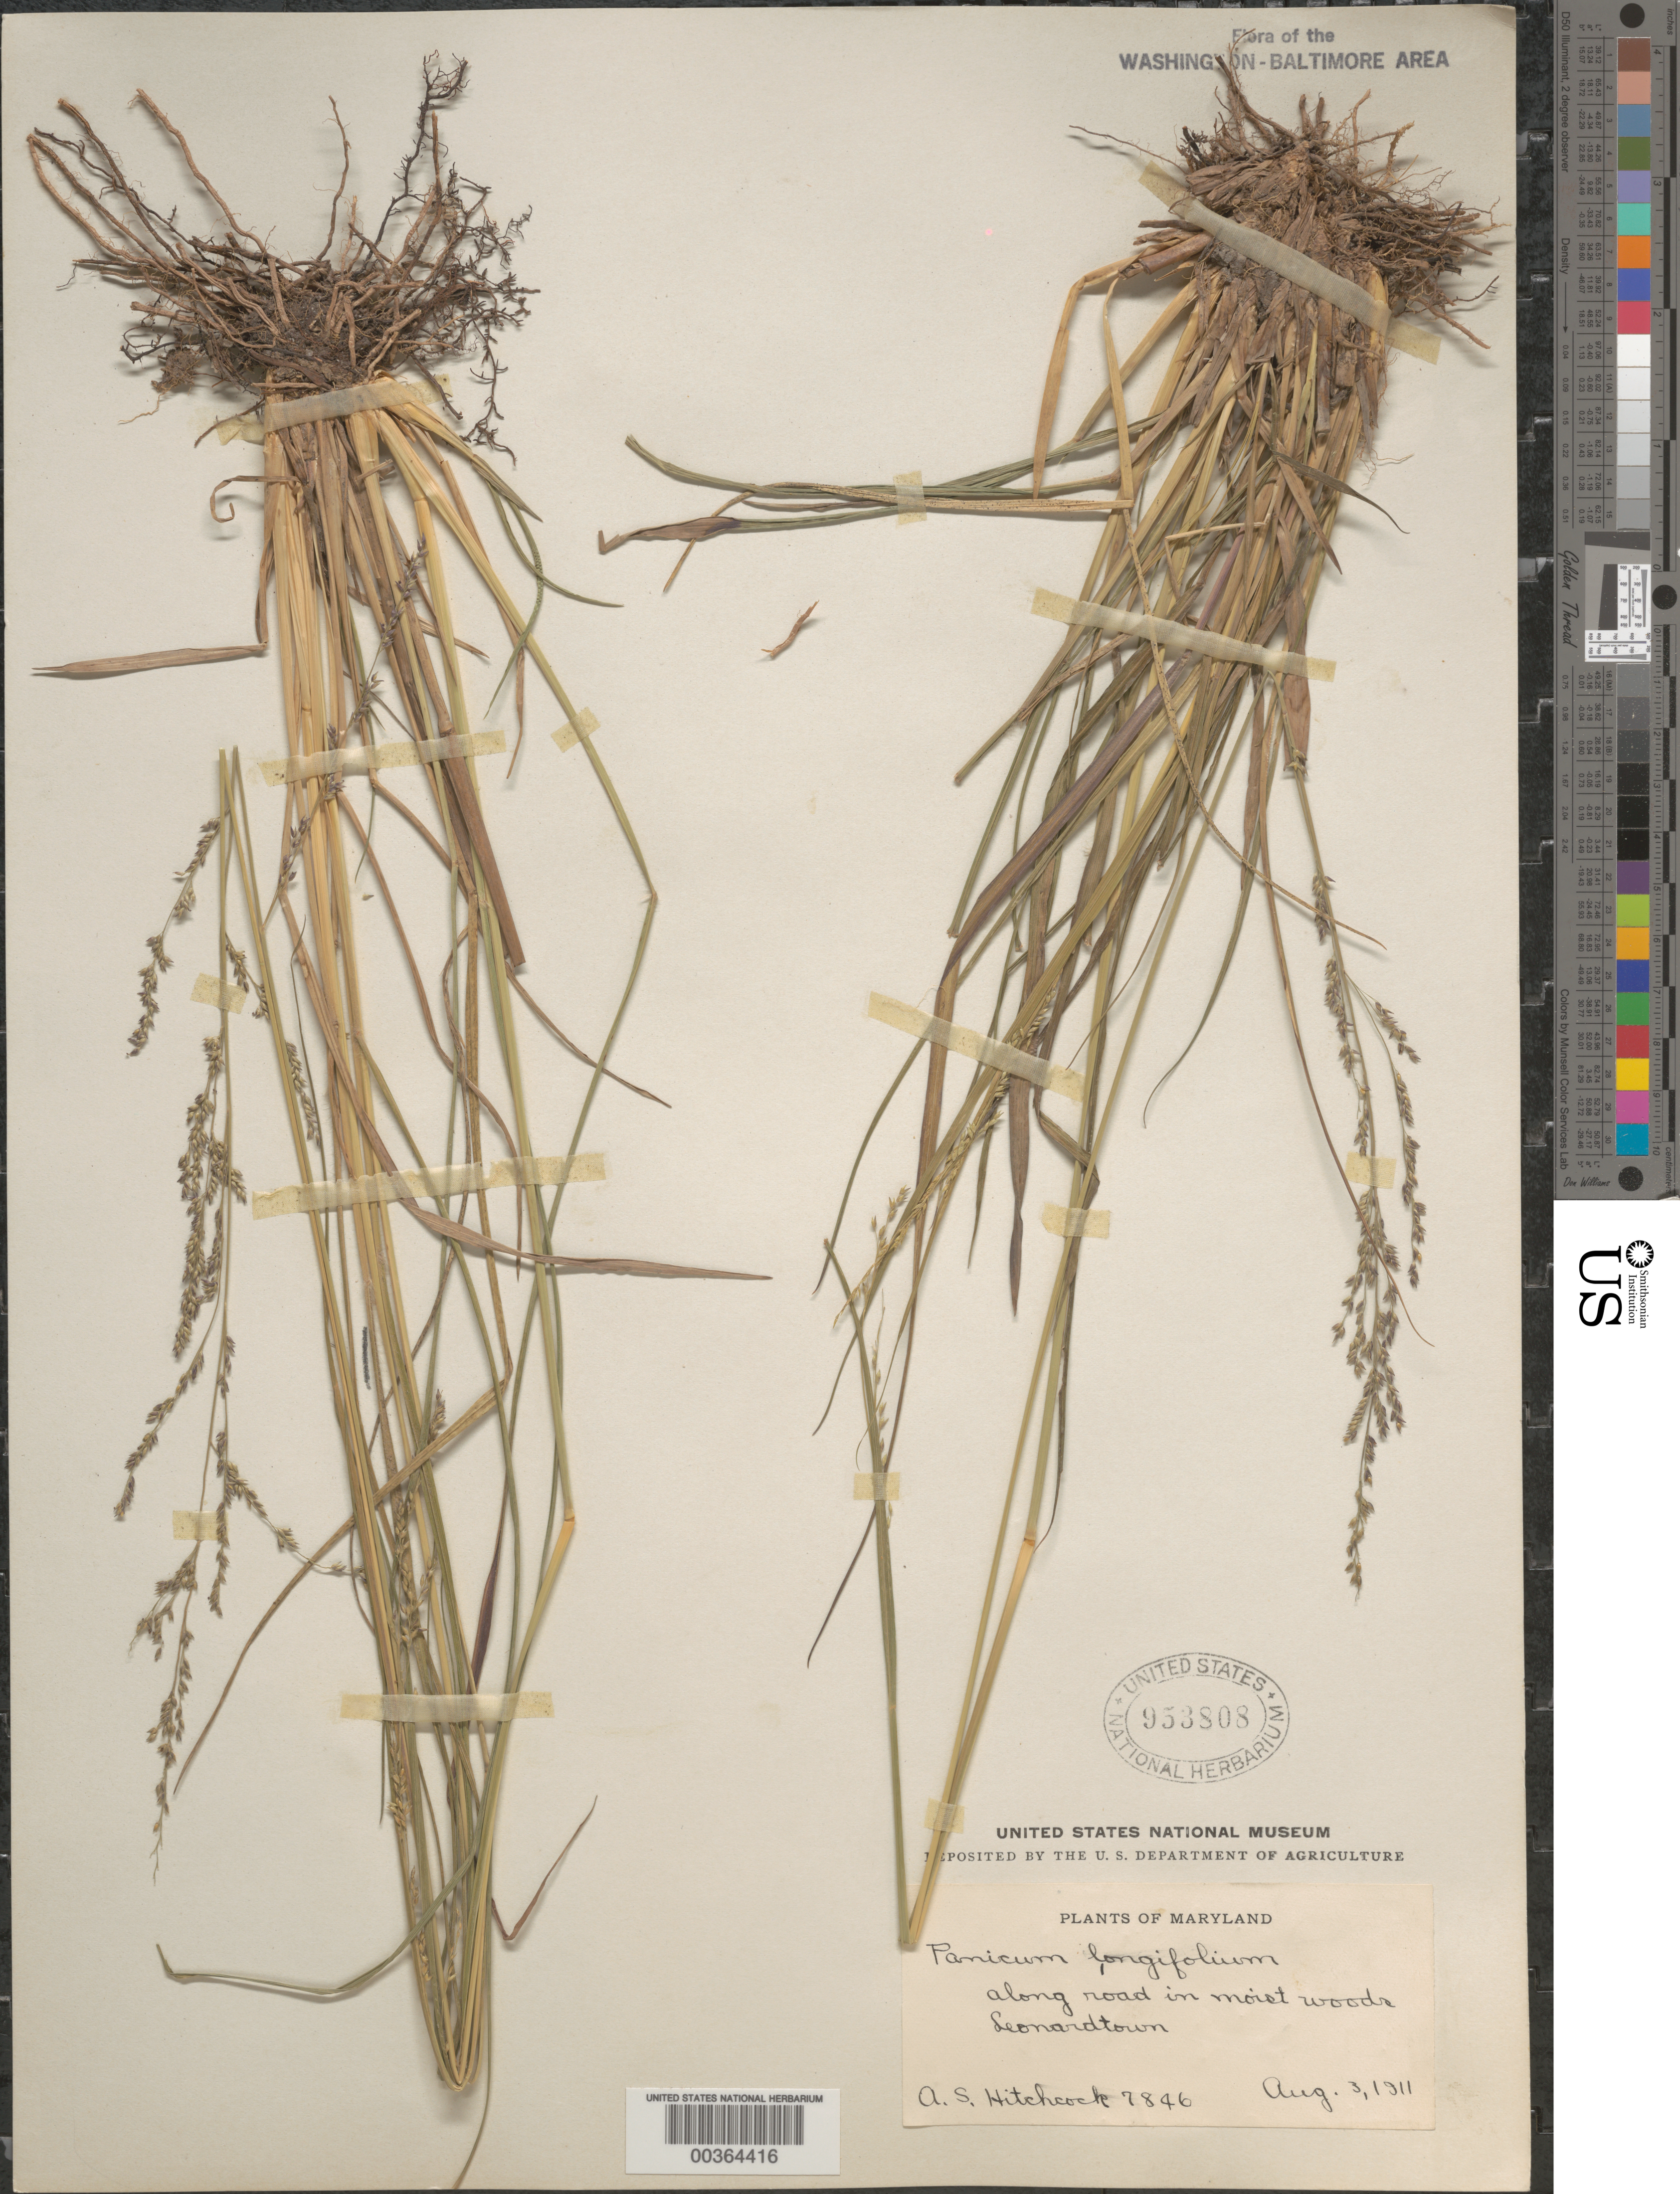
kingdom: Plantae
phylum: Tracheophyta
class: Liliopsida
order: Poales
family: Poaceae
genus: Coleataenia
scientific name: Coleataenia rigidula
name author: (Bosc ex Nees) LeBlond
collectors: A. S. Hitchcock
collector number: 7846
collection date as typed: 03 Aug 1911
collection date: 1911-08-03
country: United States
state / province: Maryland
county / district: St. Mary's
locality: Leonardtown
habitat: Along road in moist woods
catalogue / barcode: US 953808